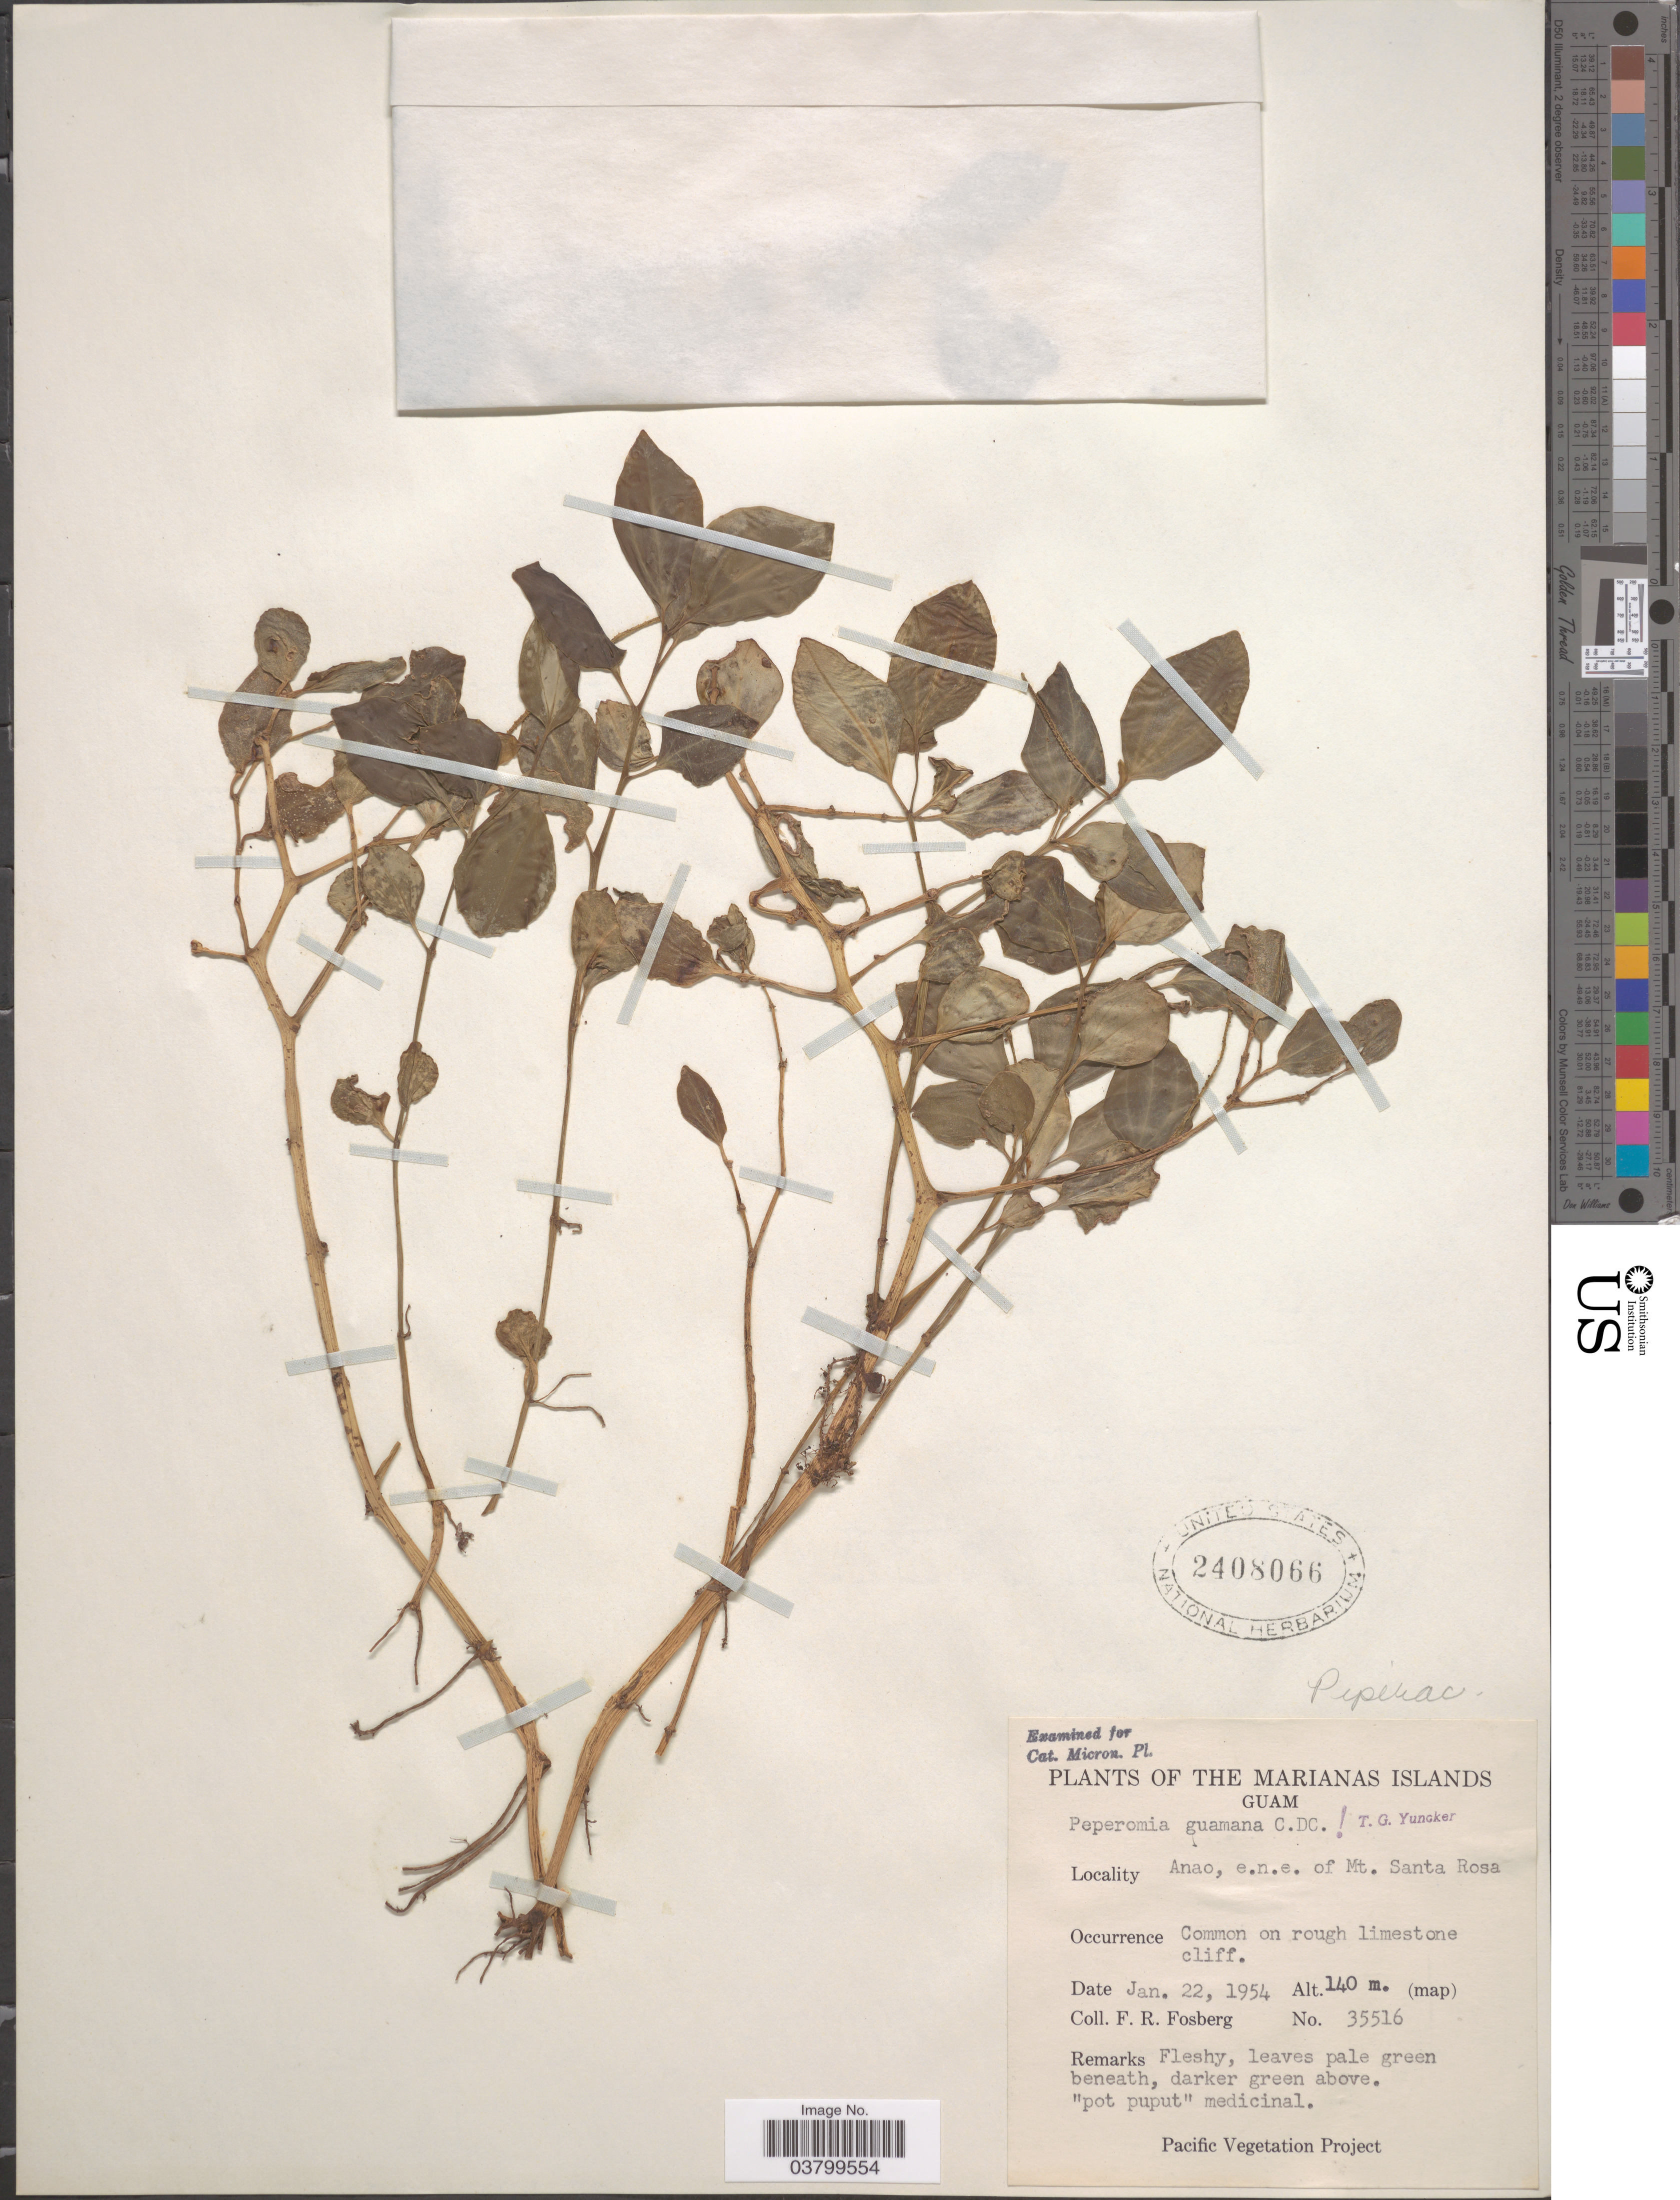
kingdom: Plantae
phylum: Tracheophyta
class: Magnoliopsida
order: Piperales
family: Piperaceae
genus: Peperomia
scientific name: Peperomia mariannensis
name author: C. DC.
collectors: F. R. Fosberg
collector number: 35516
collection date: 1954-01-22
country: Guam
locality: The Marianas Islands. Guam. Anao, e.n.e. of Mt. Santa Rosa.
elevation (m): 140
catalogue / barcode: US 2408066